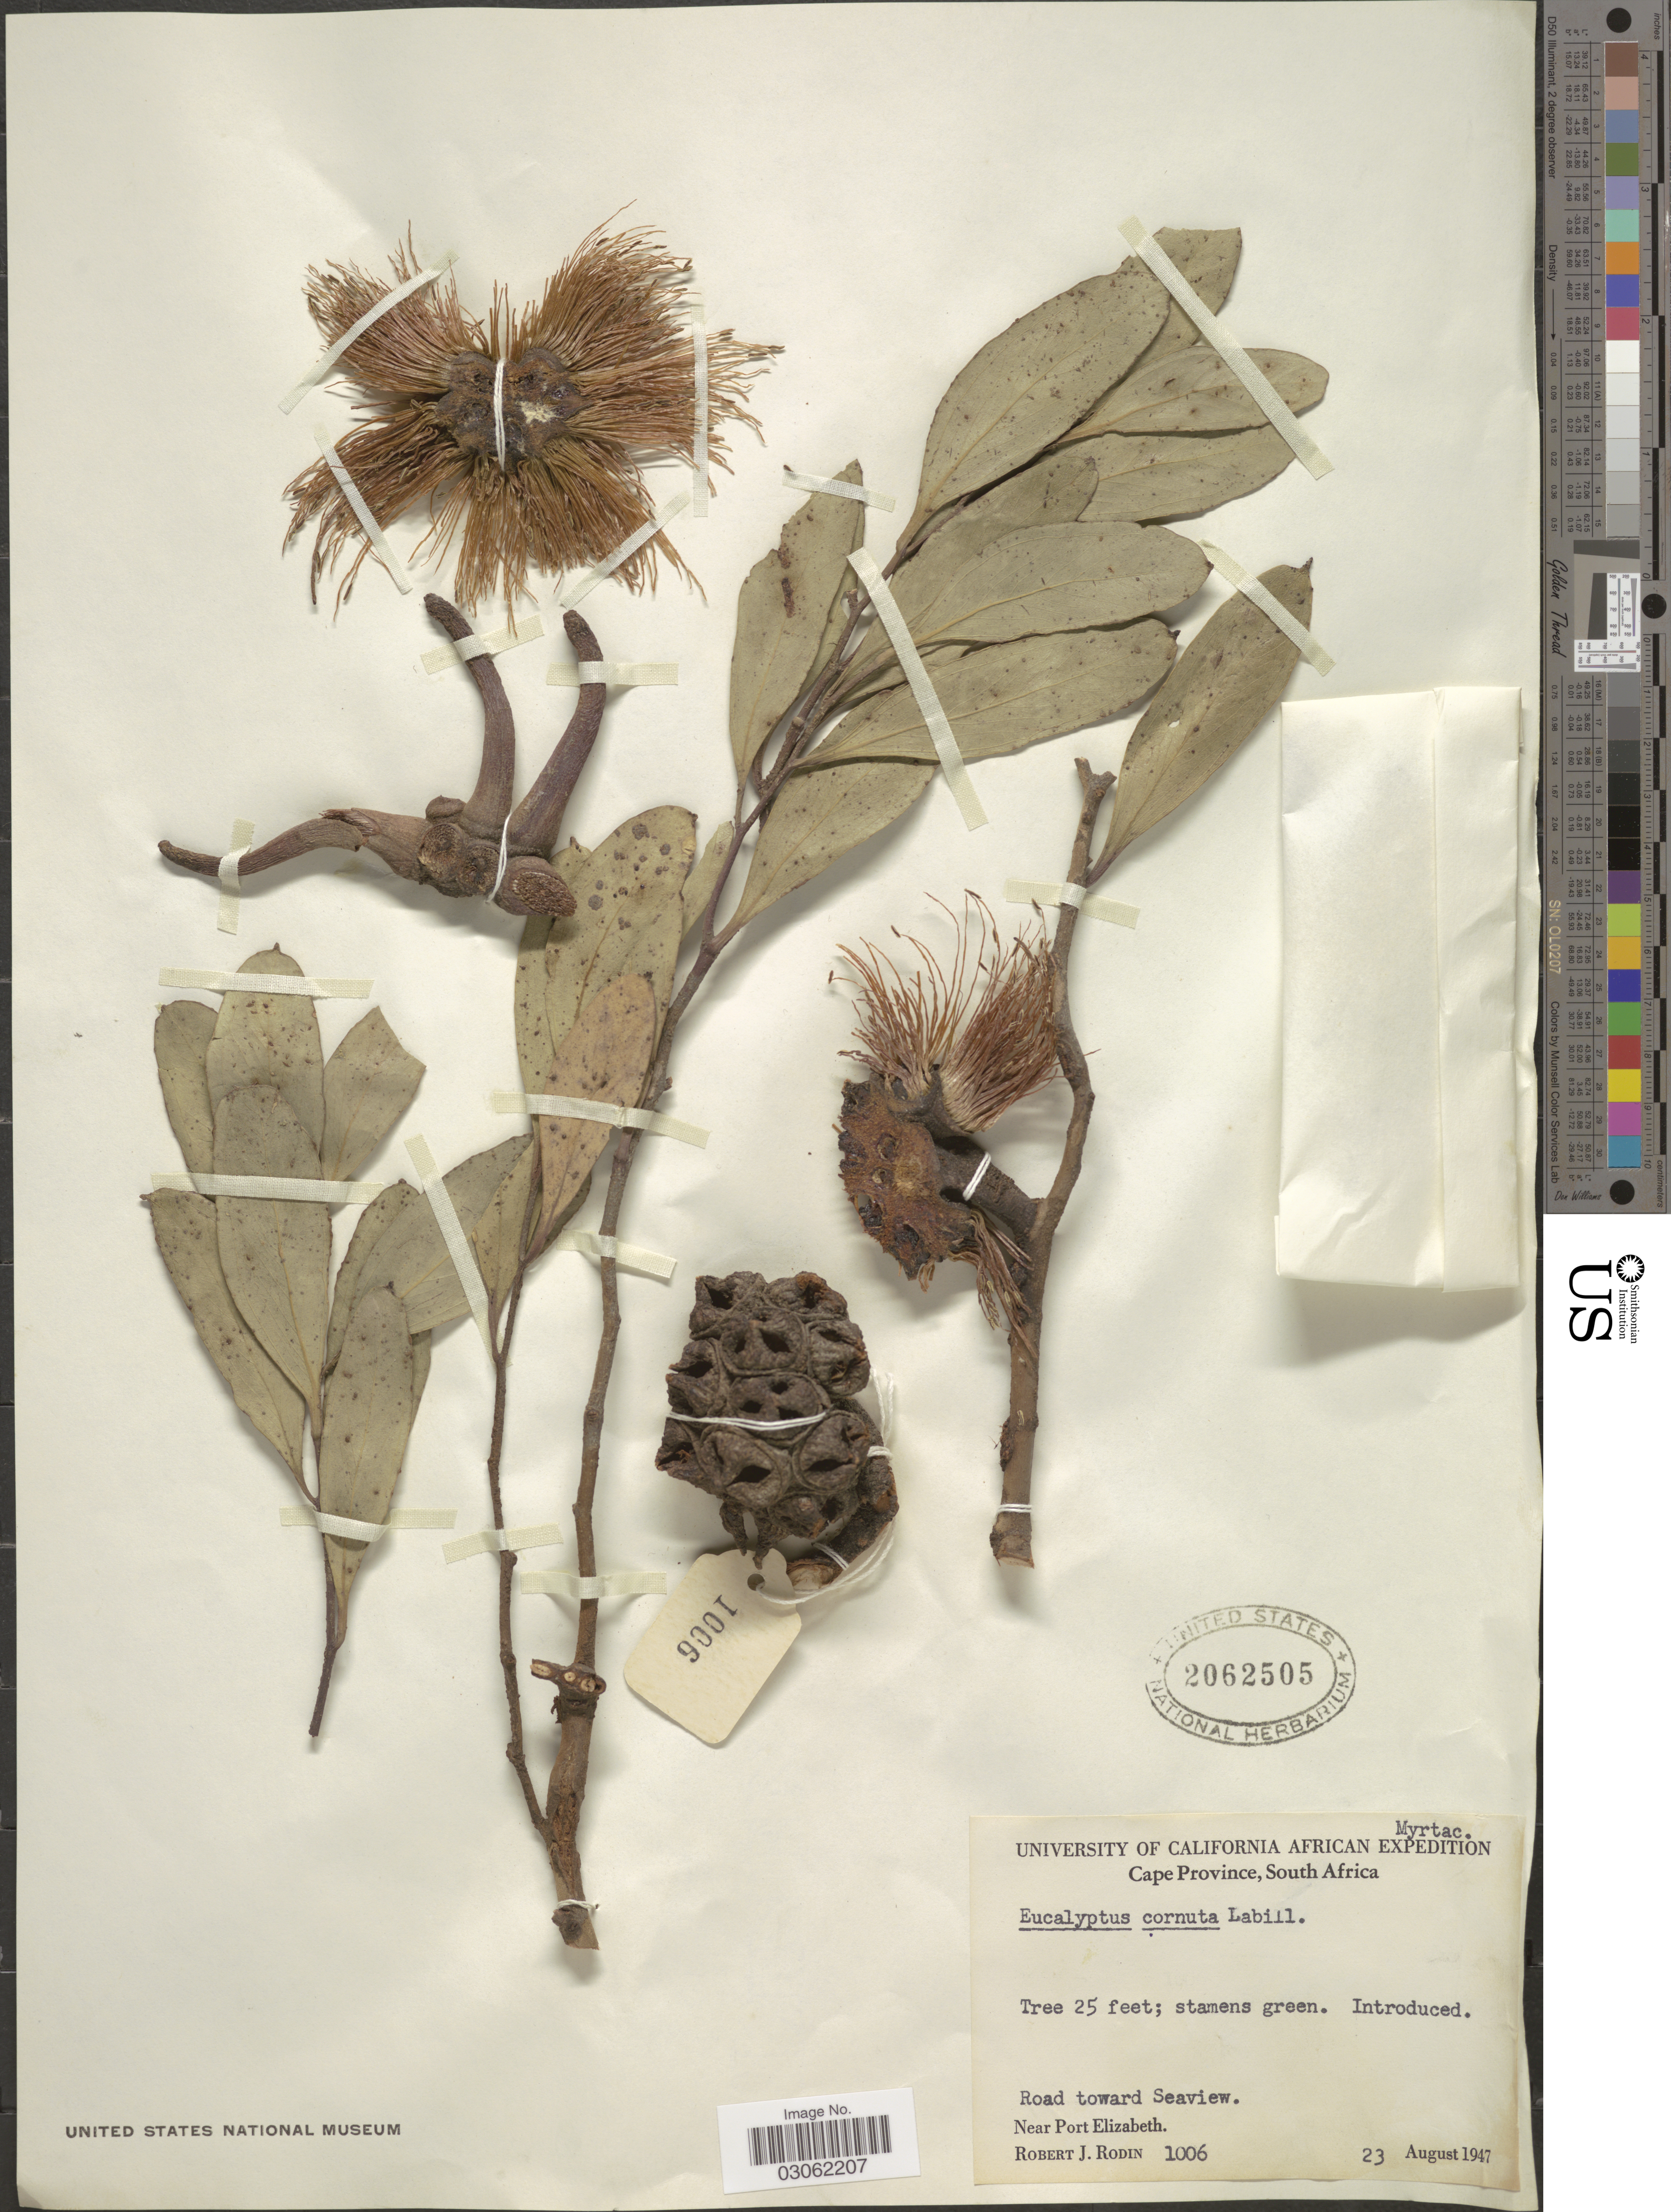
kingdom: Plantae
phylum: Tracheophyta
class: Magnoliopsida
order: Myrtales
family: Myrtaceae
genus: Eucalyptus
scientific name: Eucalyptus cornuta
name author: Labill.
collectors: R. J. Rodin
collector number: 1006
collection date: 1947-08-23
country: South Africa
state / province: Eastern Cape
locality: Road toward Seaview. Near Port Elizabeth.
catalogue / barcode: US 2062505